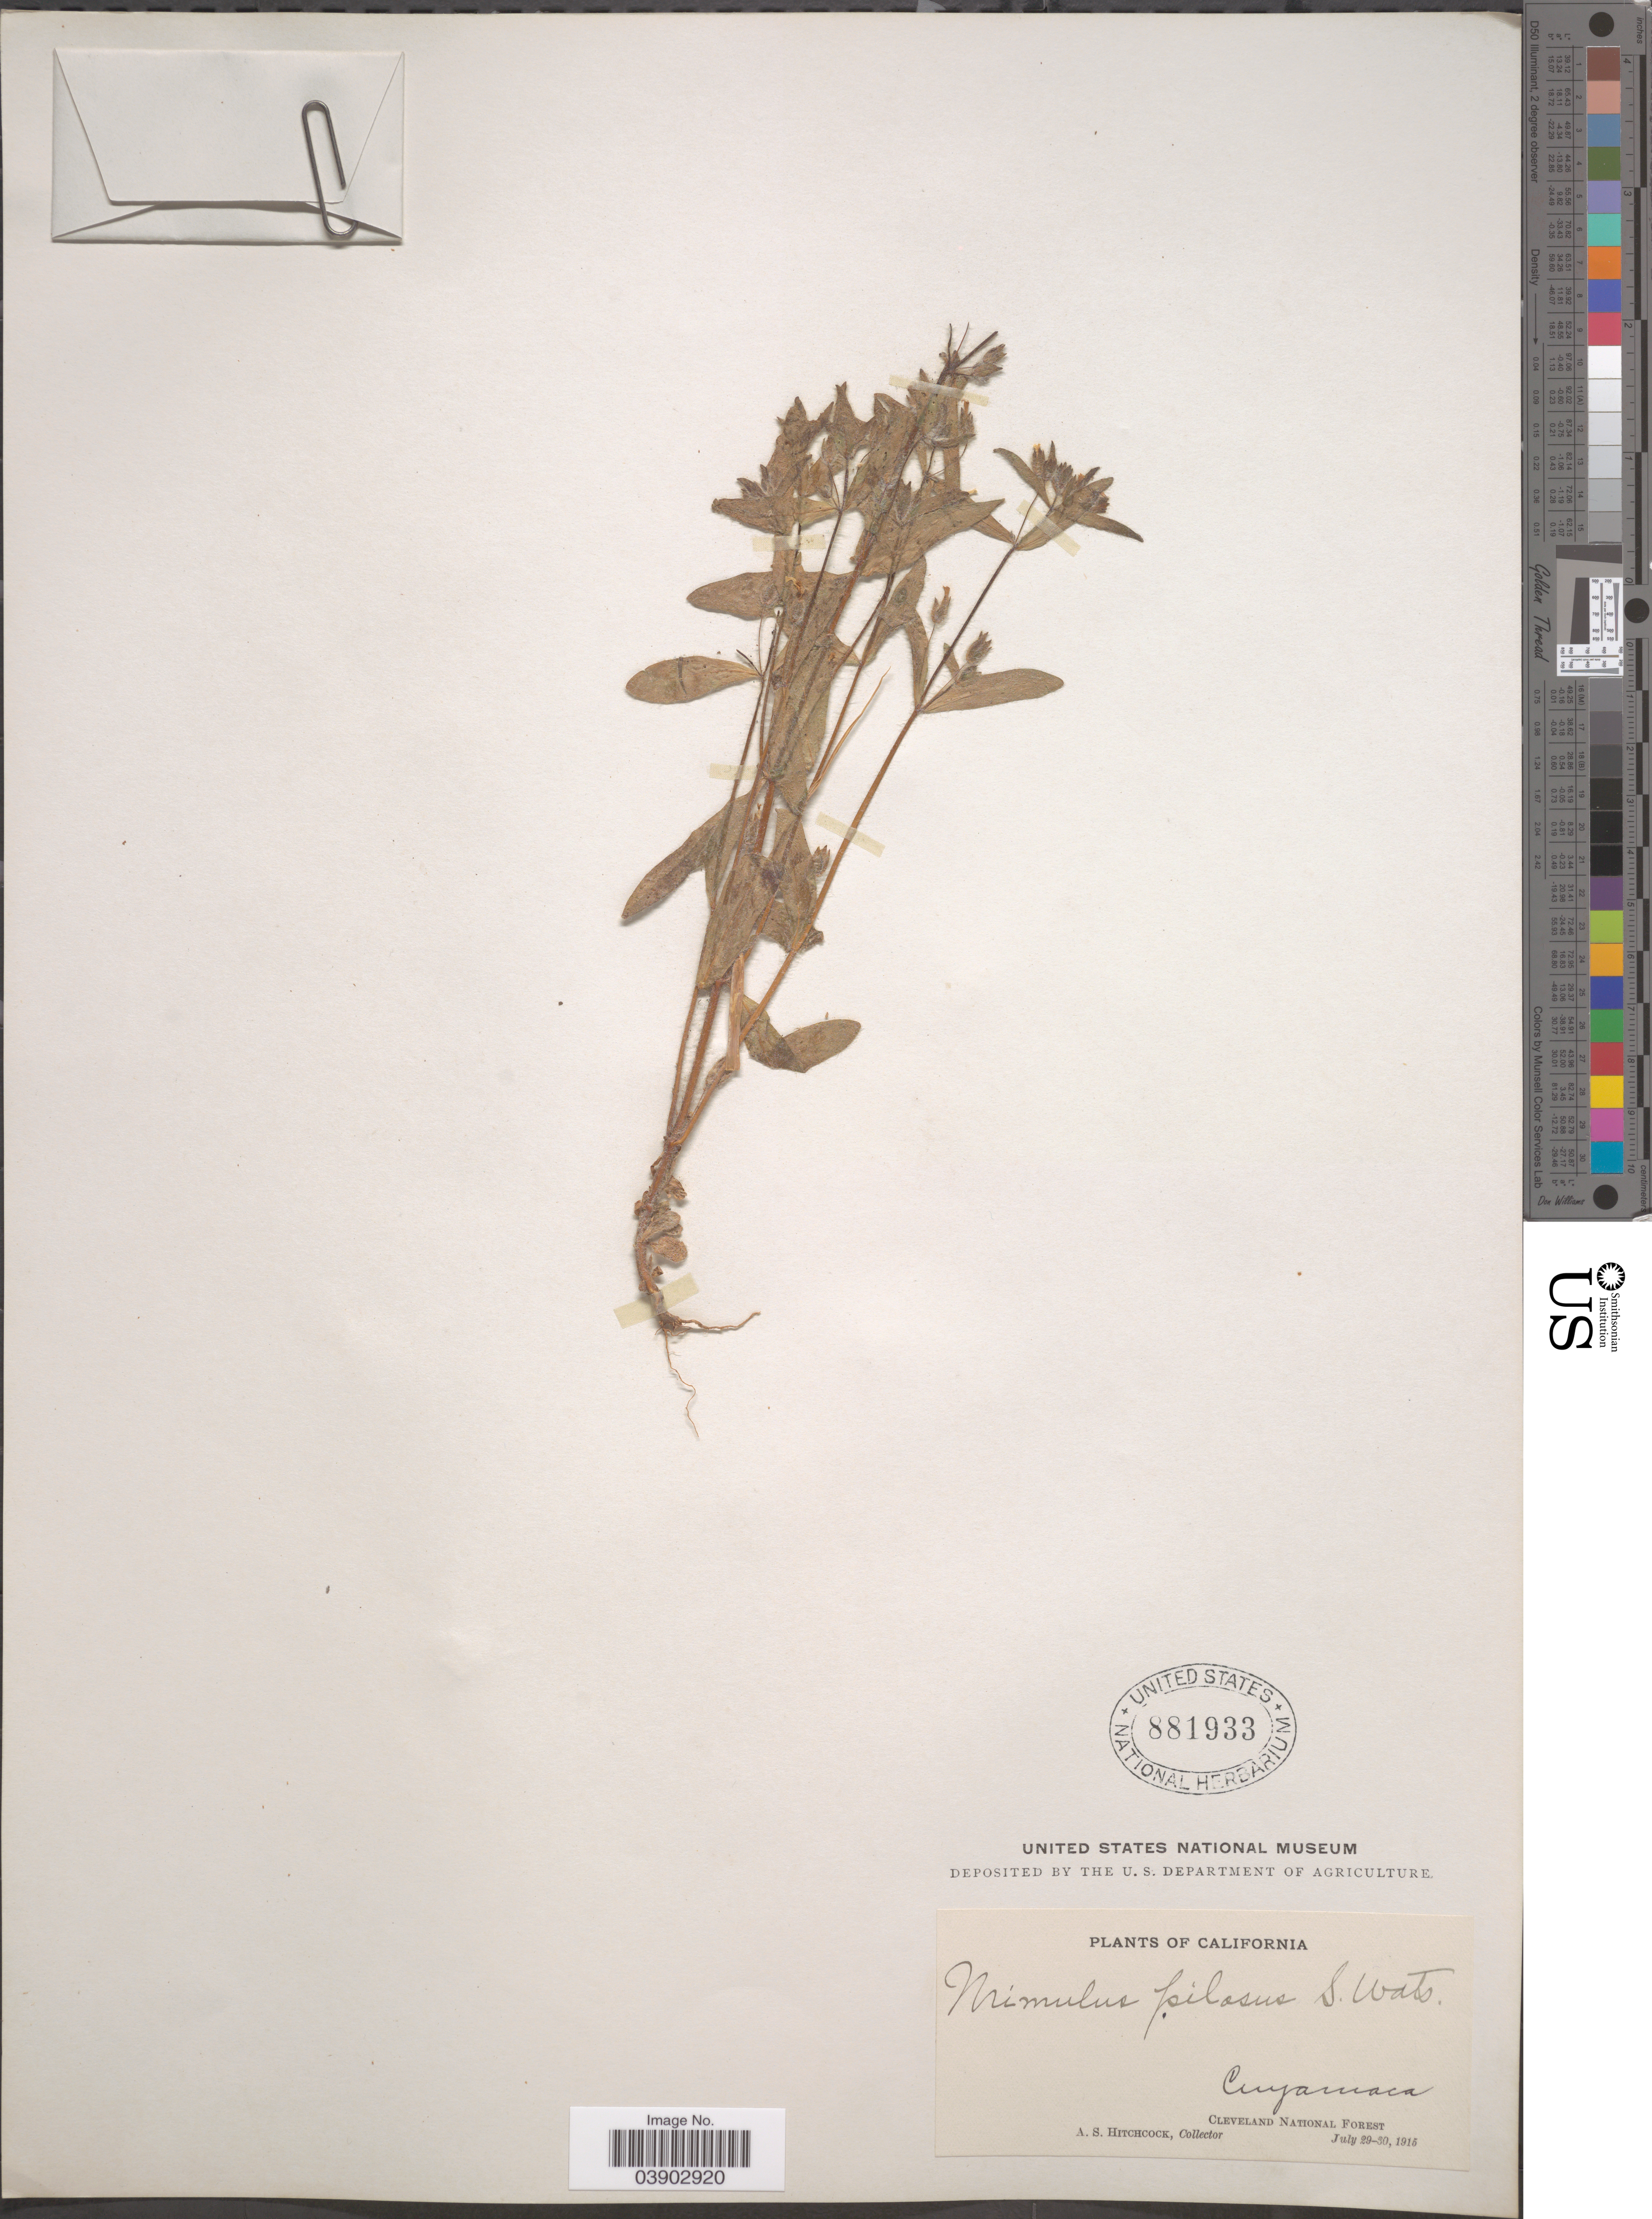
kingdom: Plantae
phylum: Tracheophyta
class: Magnoliopsida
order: Lamiales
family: Phrymaceae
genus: Mimetanthe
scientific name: Mimetanthe pilosa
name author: (Benth.) Greene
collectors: A. S. Hitchcock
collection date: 1915-07-29/1915-07-30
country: United States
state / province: California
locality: Cuyamaca. Cleveland National Forest.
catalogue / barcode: US 881933